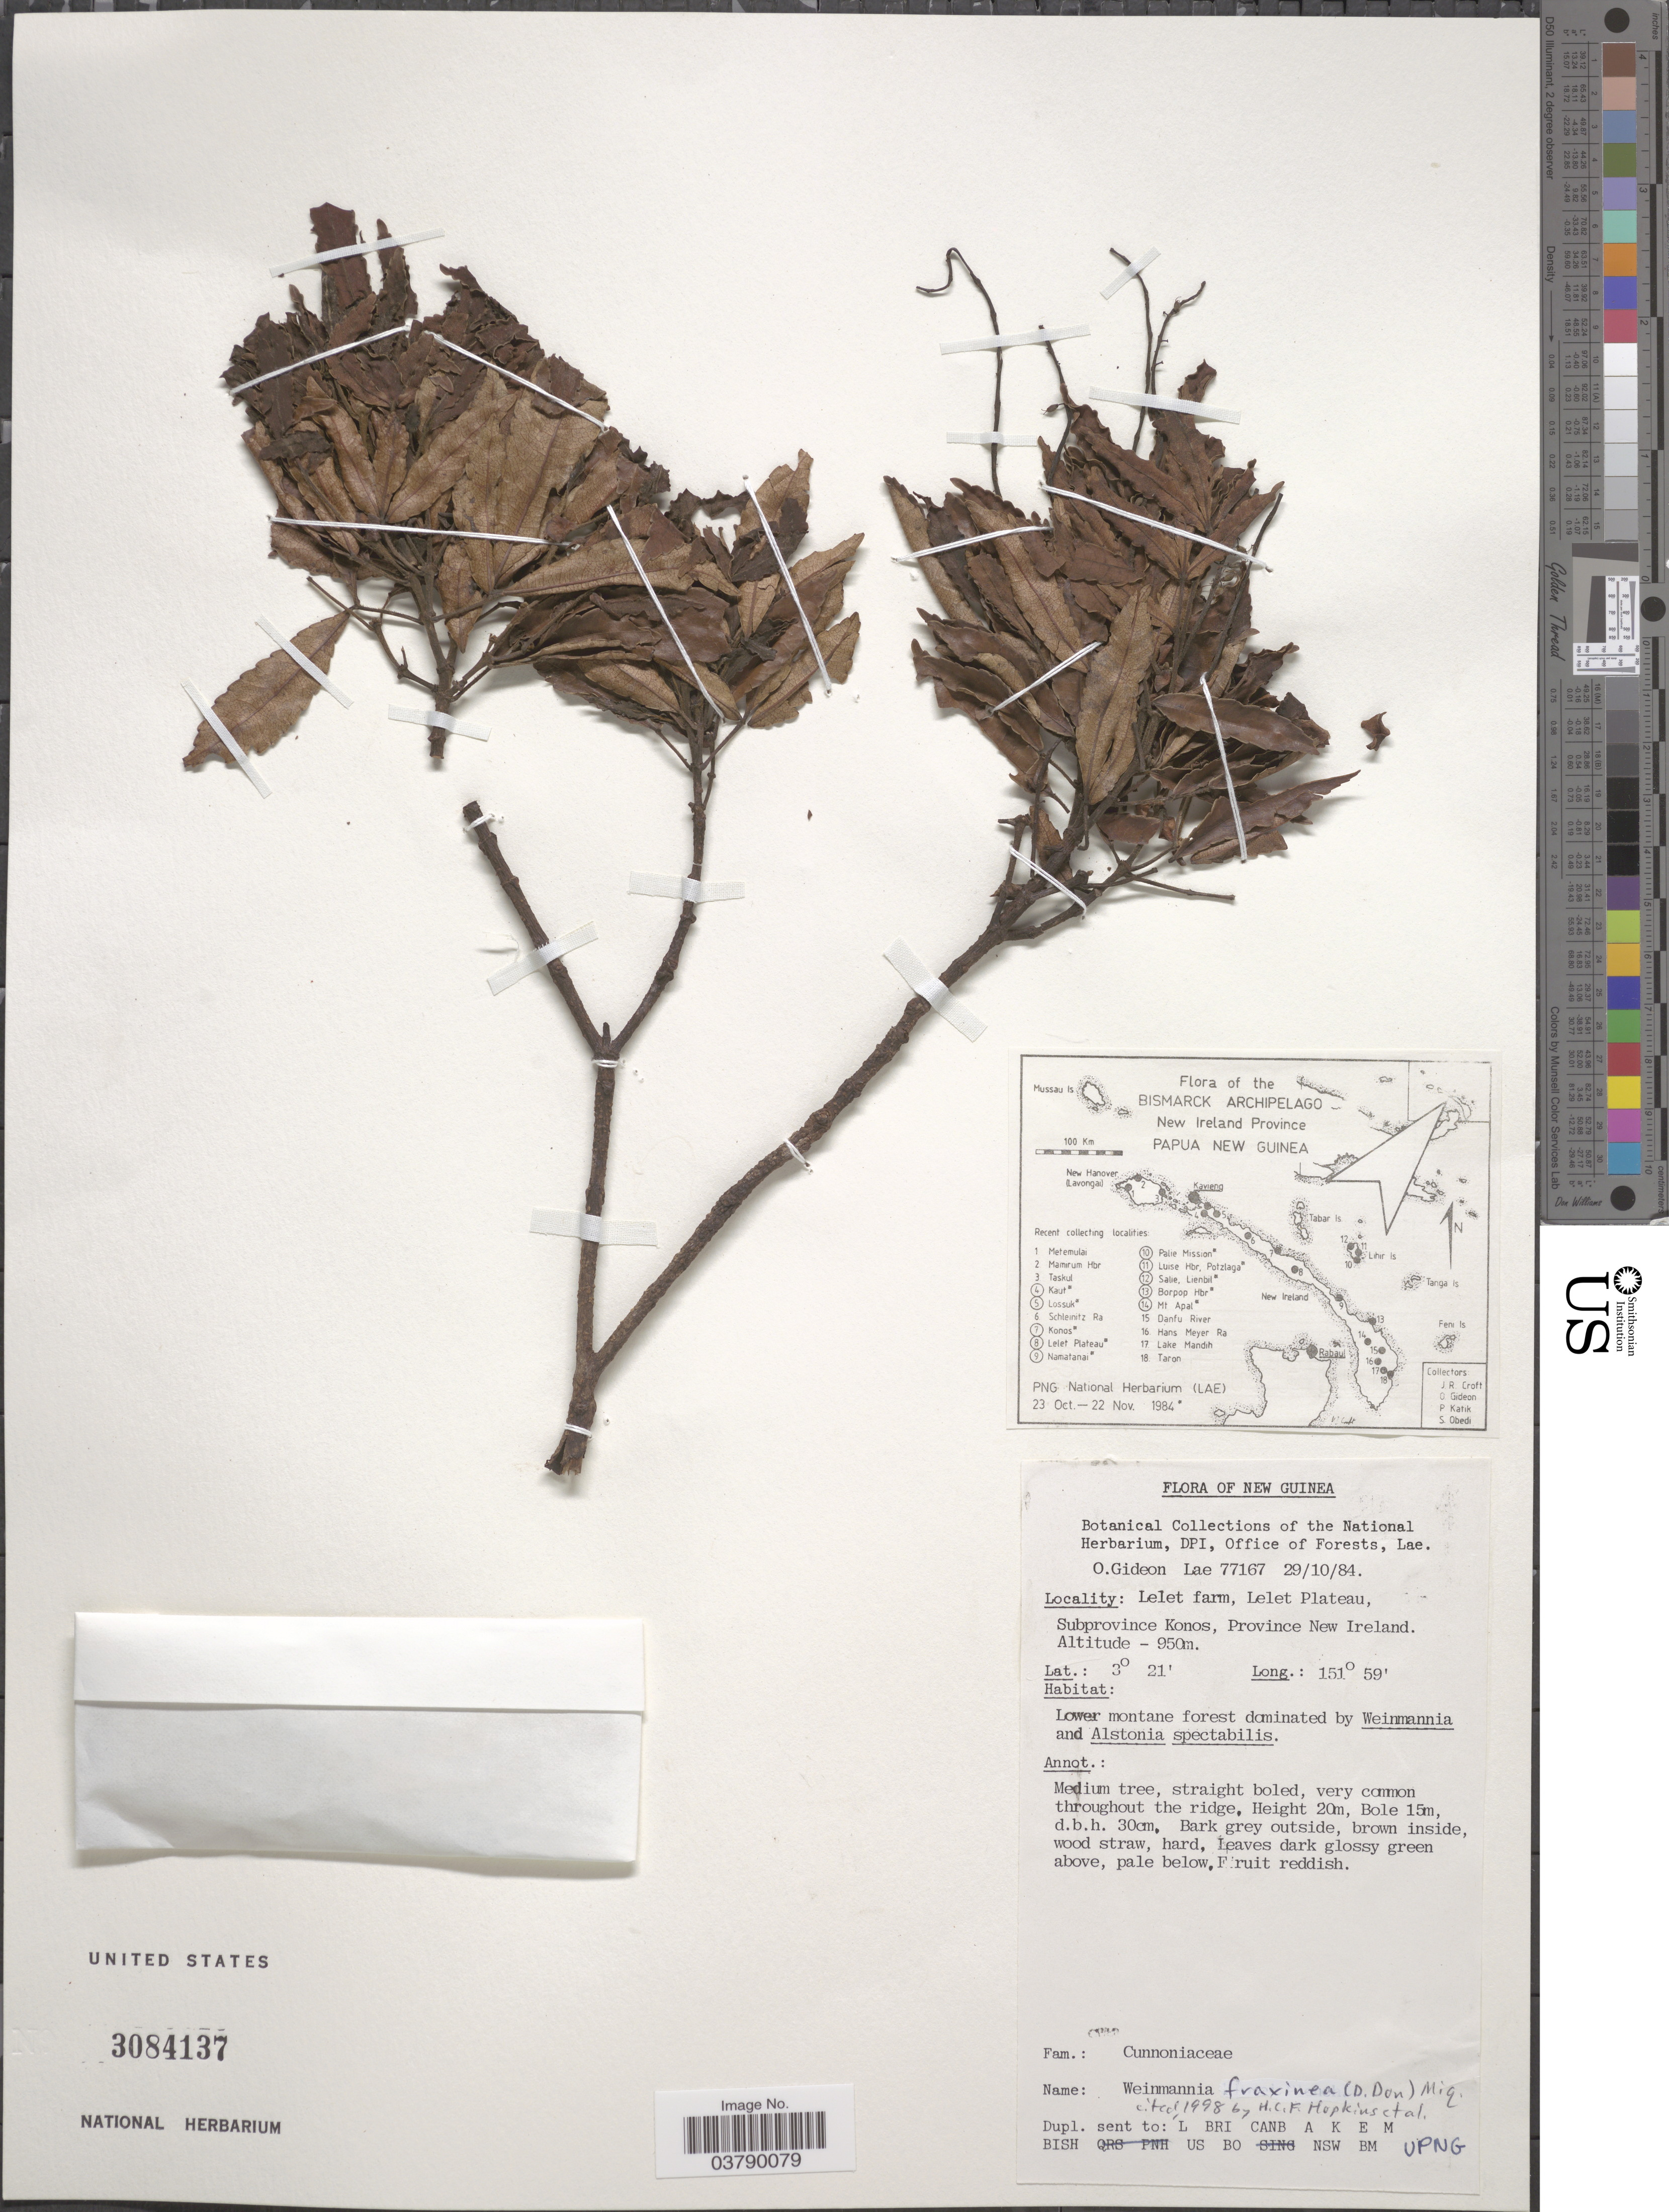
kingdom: Plantae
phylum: Tracheophyta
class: Magnoliopsida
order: Oxalidales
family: Cunoniaceae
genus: Pterophylla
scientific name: Pterophylla fraxinea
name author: D. Don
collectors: O. Gideon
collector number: LAE 77167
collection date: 1984-10-29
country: Papua New Guinea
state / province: New Ireland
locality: New Guinea. Lelet farm, lelet Plateau, Subprovince Konos.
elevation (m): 950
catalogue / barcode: US 3084137